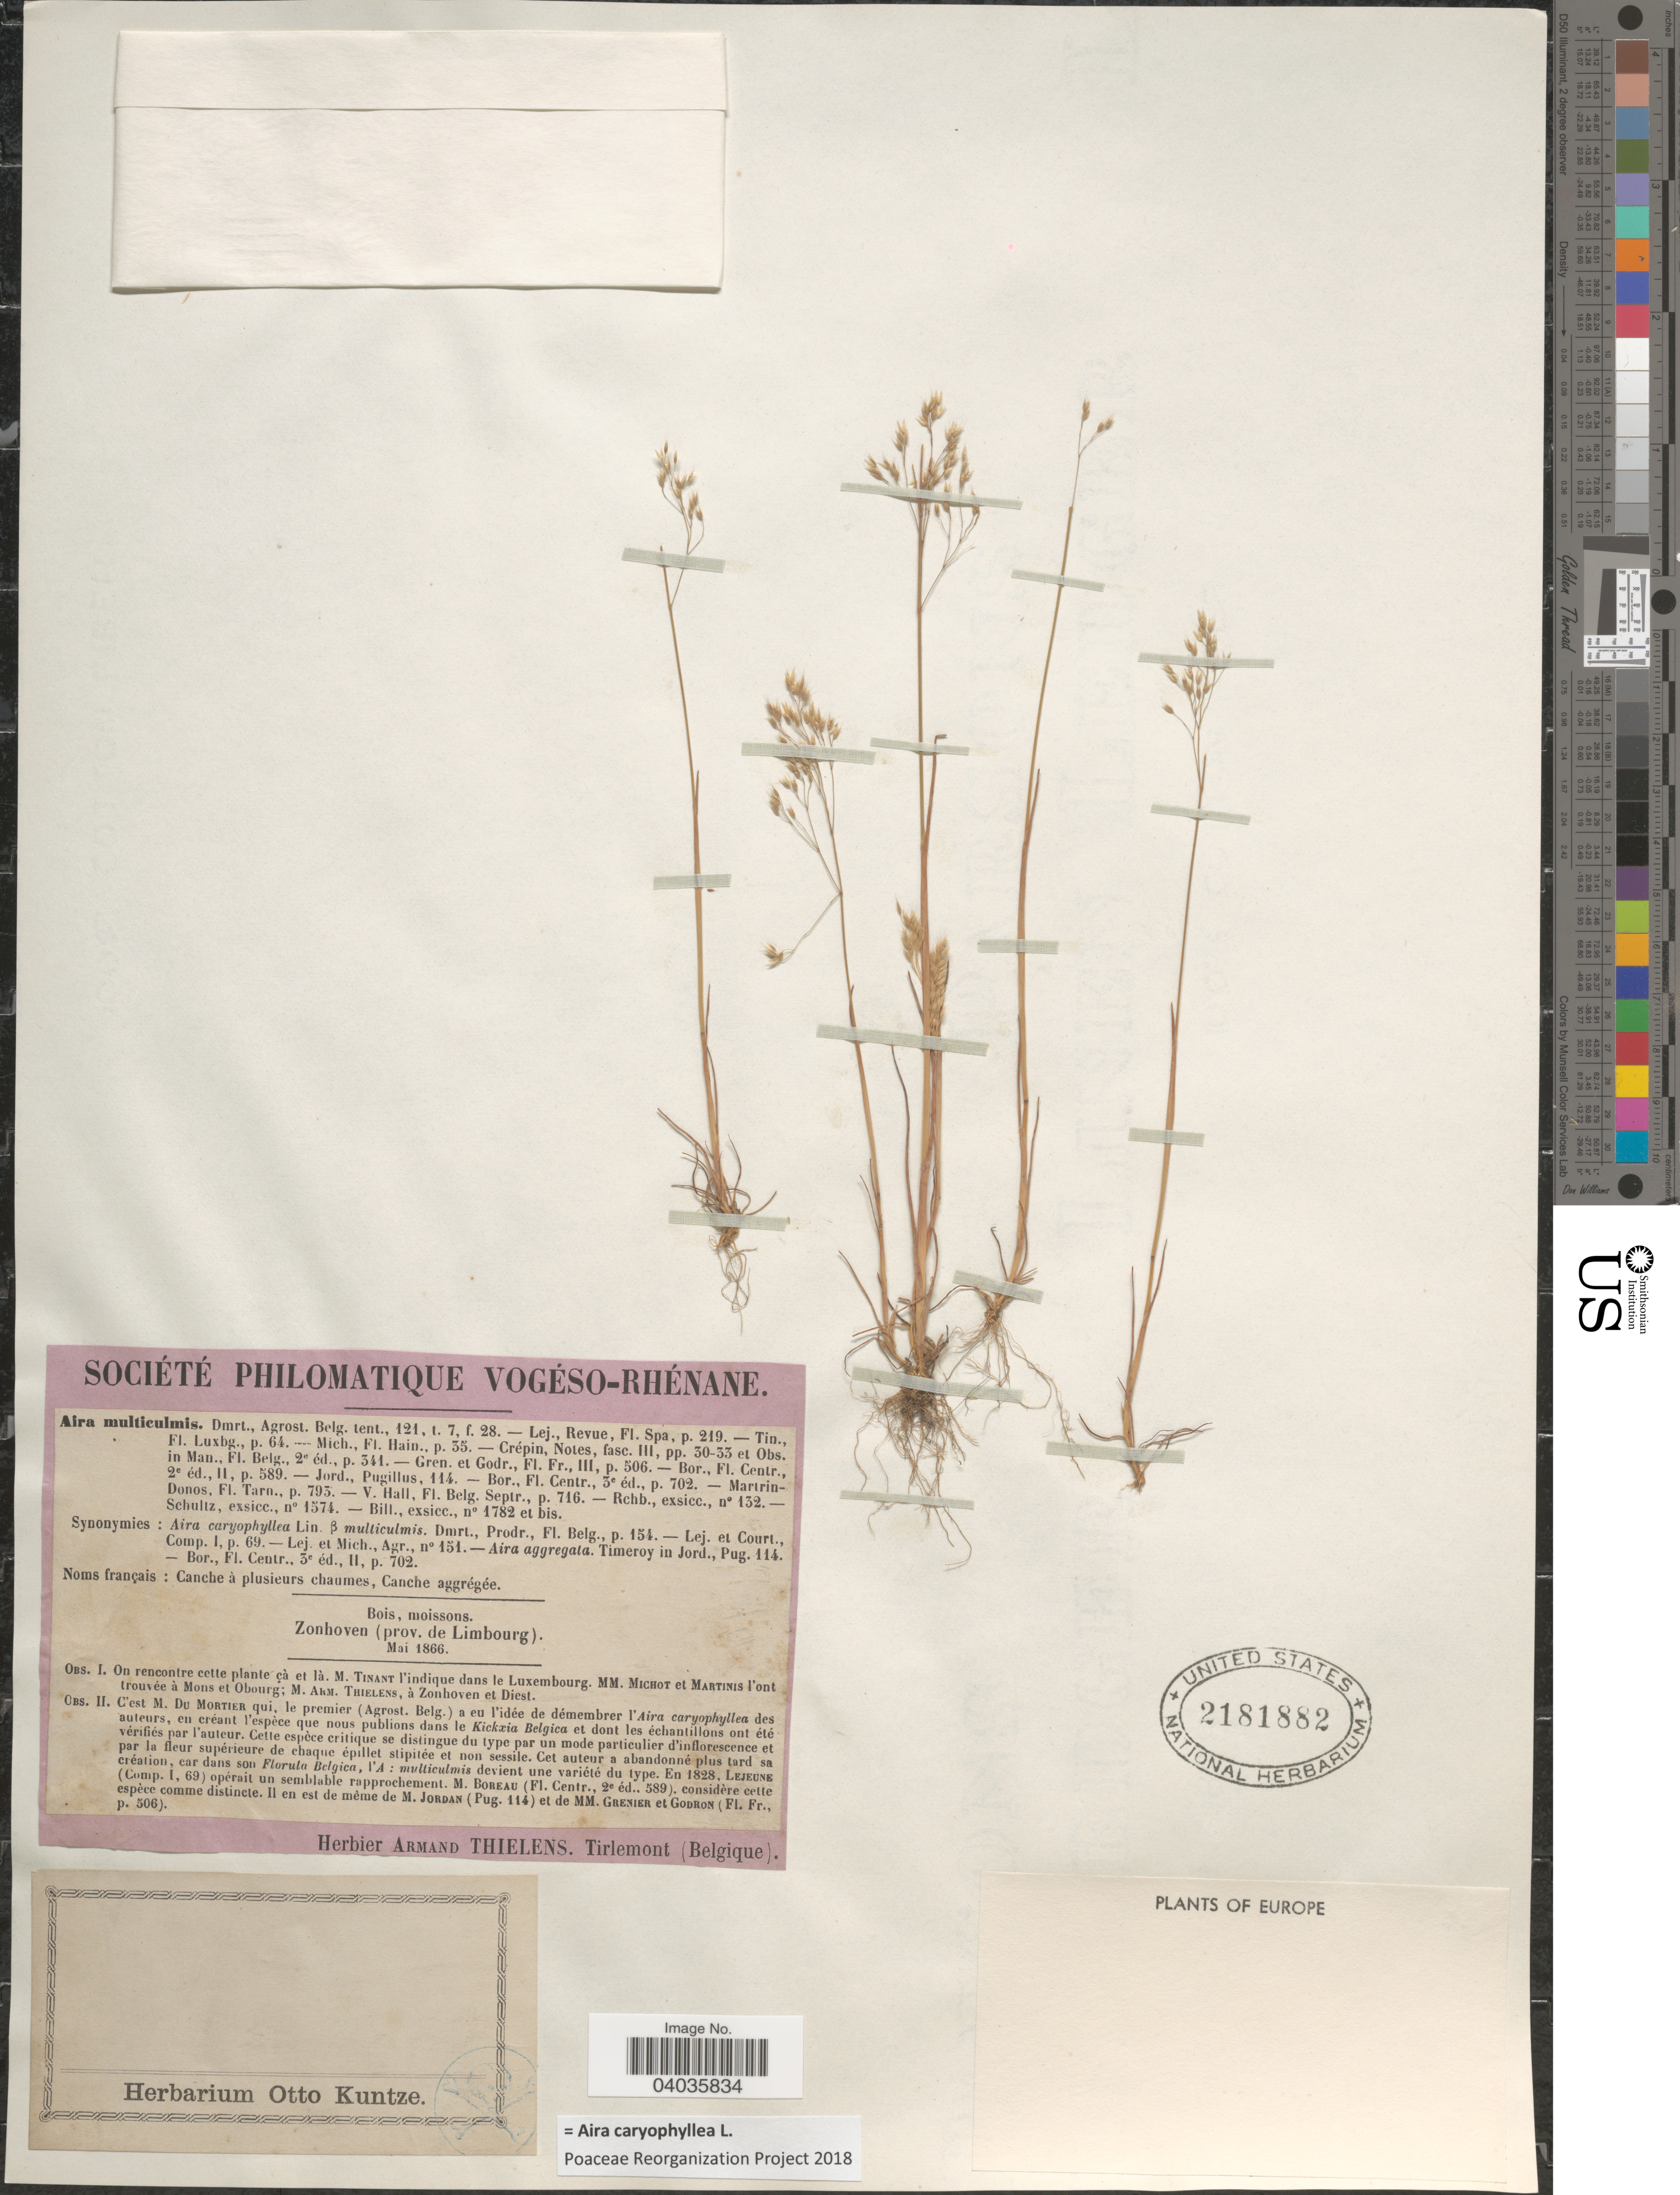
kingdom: Plantae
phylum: Tracheophyta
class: Liliopsida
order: Poales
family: Poaceae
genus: Aira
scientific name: Aira caryophyllea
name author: L.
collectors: ex herb. Armand Thielens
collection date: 1866-05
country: Netherlands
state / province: Limburg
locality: Bois, moissons. Zonhoven (prov. de Limbourg).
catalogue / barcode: US 2181882